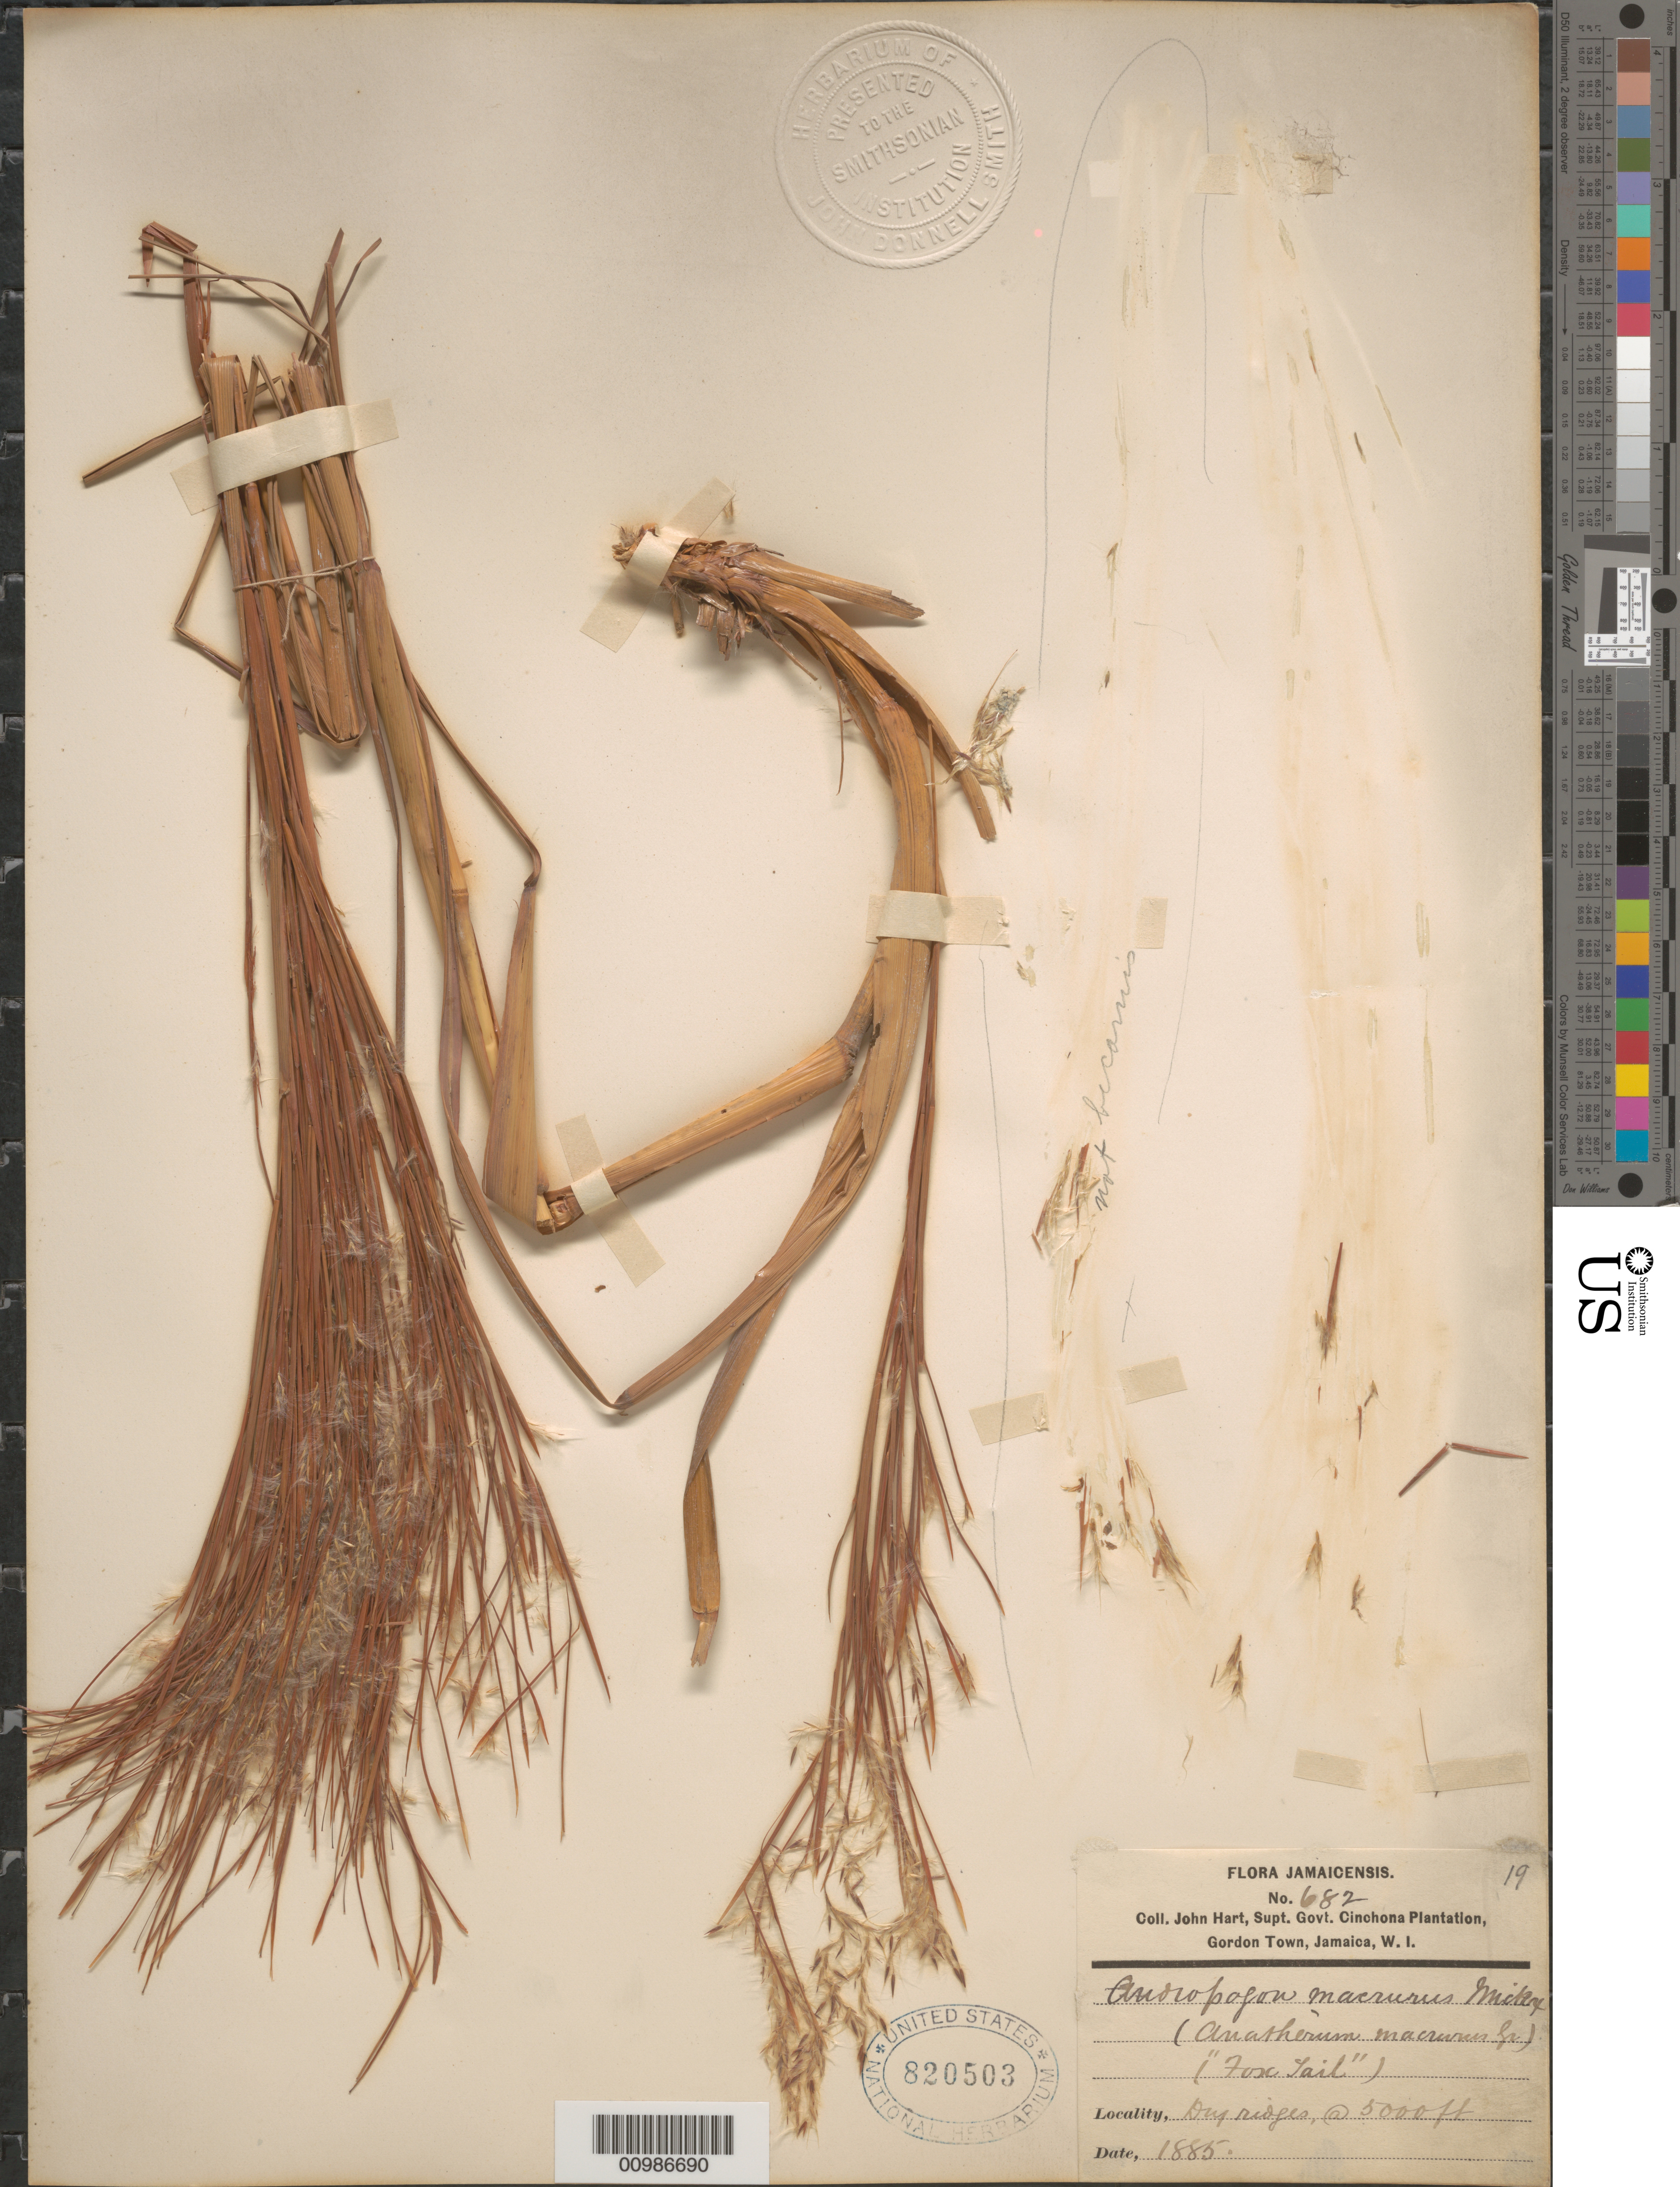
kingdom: Plantae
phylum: Tracheophyta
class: Liliopsida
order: Poales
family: Poaceae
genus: Andropogon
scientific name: Andropogon bicornis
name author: L.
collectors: J. Hart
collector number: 682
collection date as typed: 1885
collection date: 1885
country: Jamaica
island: Jamaica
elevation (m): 1524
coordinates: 0 N, 0 E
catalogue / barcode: US 820503